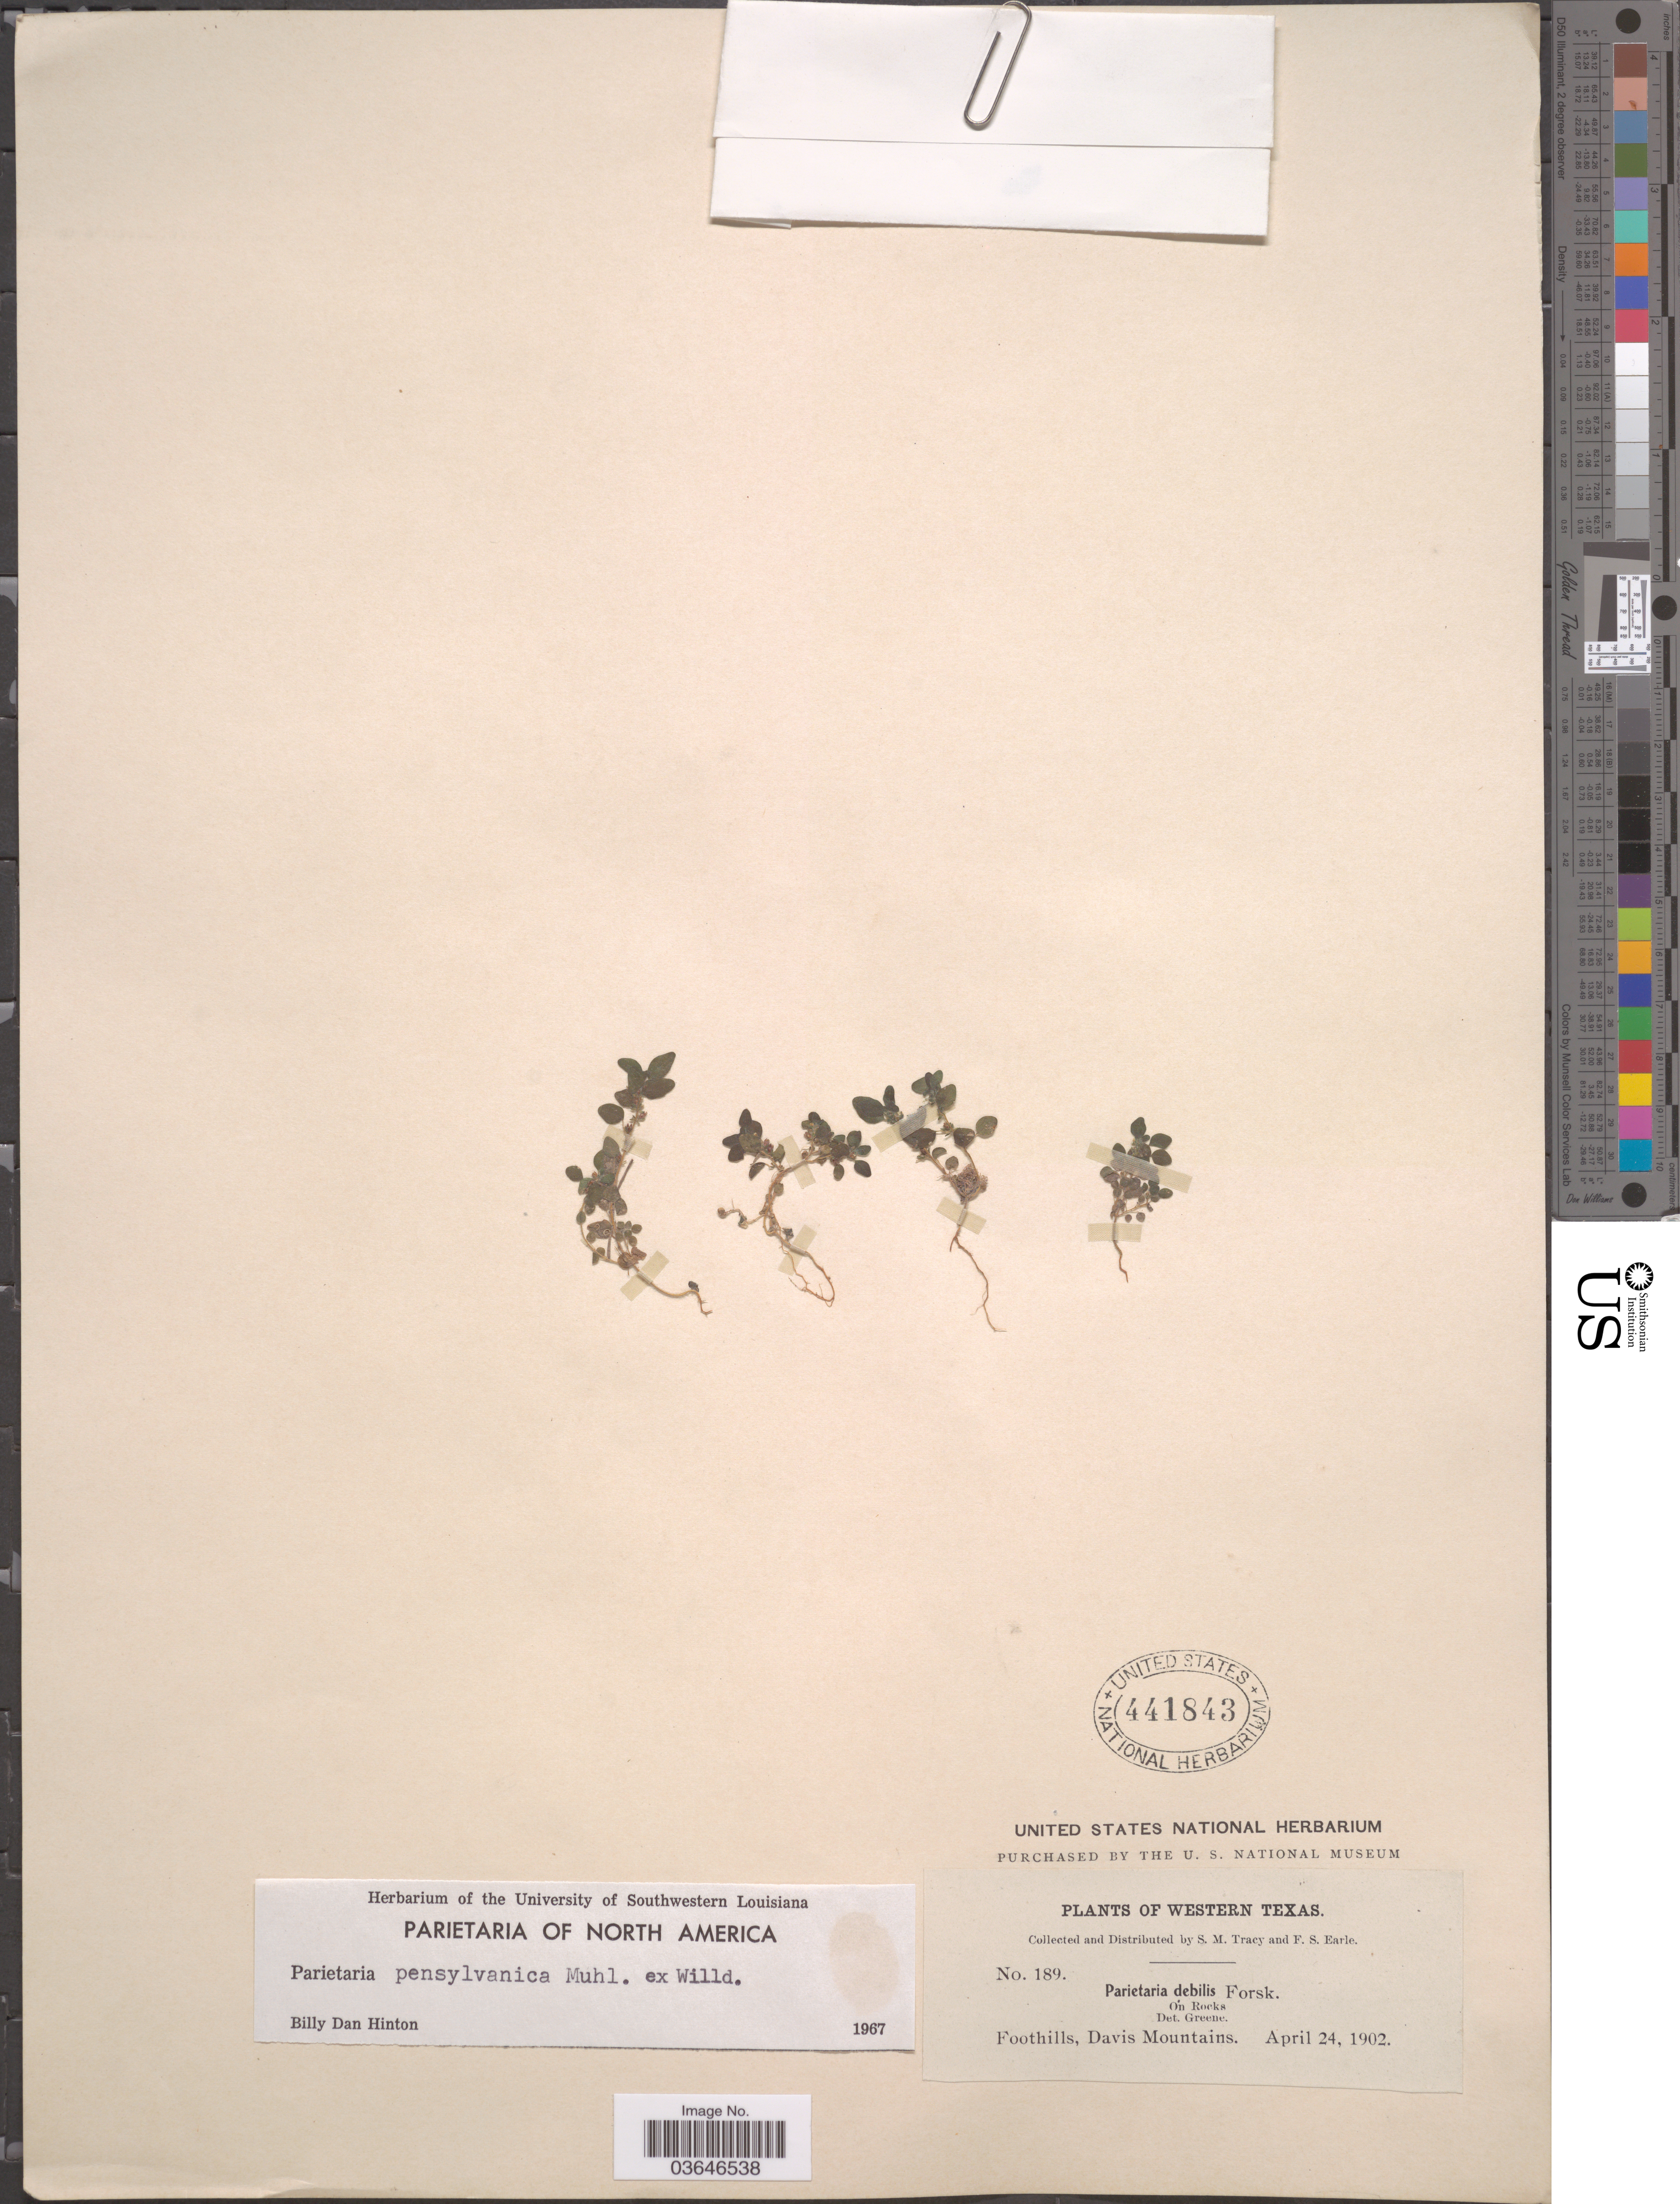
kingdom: Plantae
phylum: Tracheophyta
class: Magnoliopsida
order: Rosales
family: Urticaceae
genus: Parietaria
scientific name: Parietaria pensylvanica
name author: Muhl. ex Willd.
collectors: S. M. Tracy & F. S. Earle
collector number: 189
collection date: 1902-04-24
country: United States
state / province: Texas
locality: Western Texas. Foothills, Davis Mountains.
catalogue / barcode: US 441843